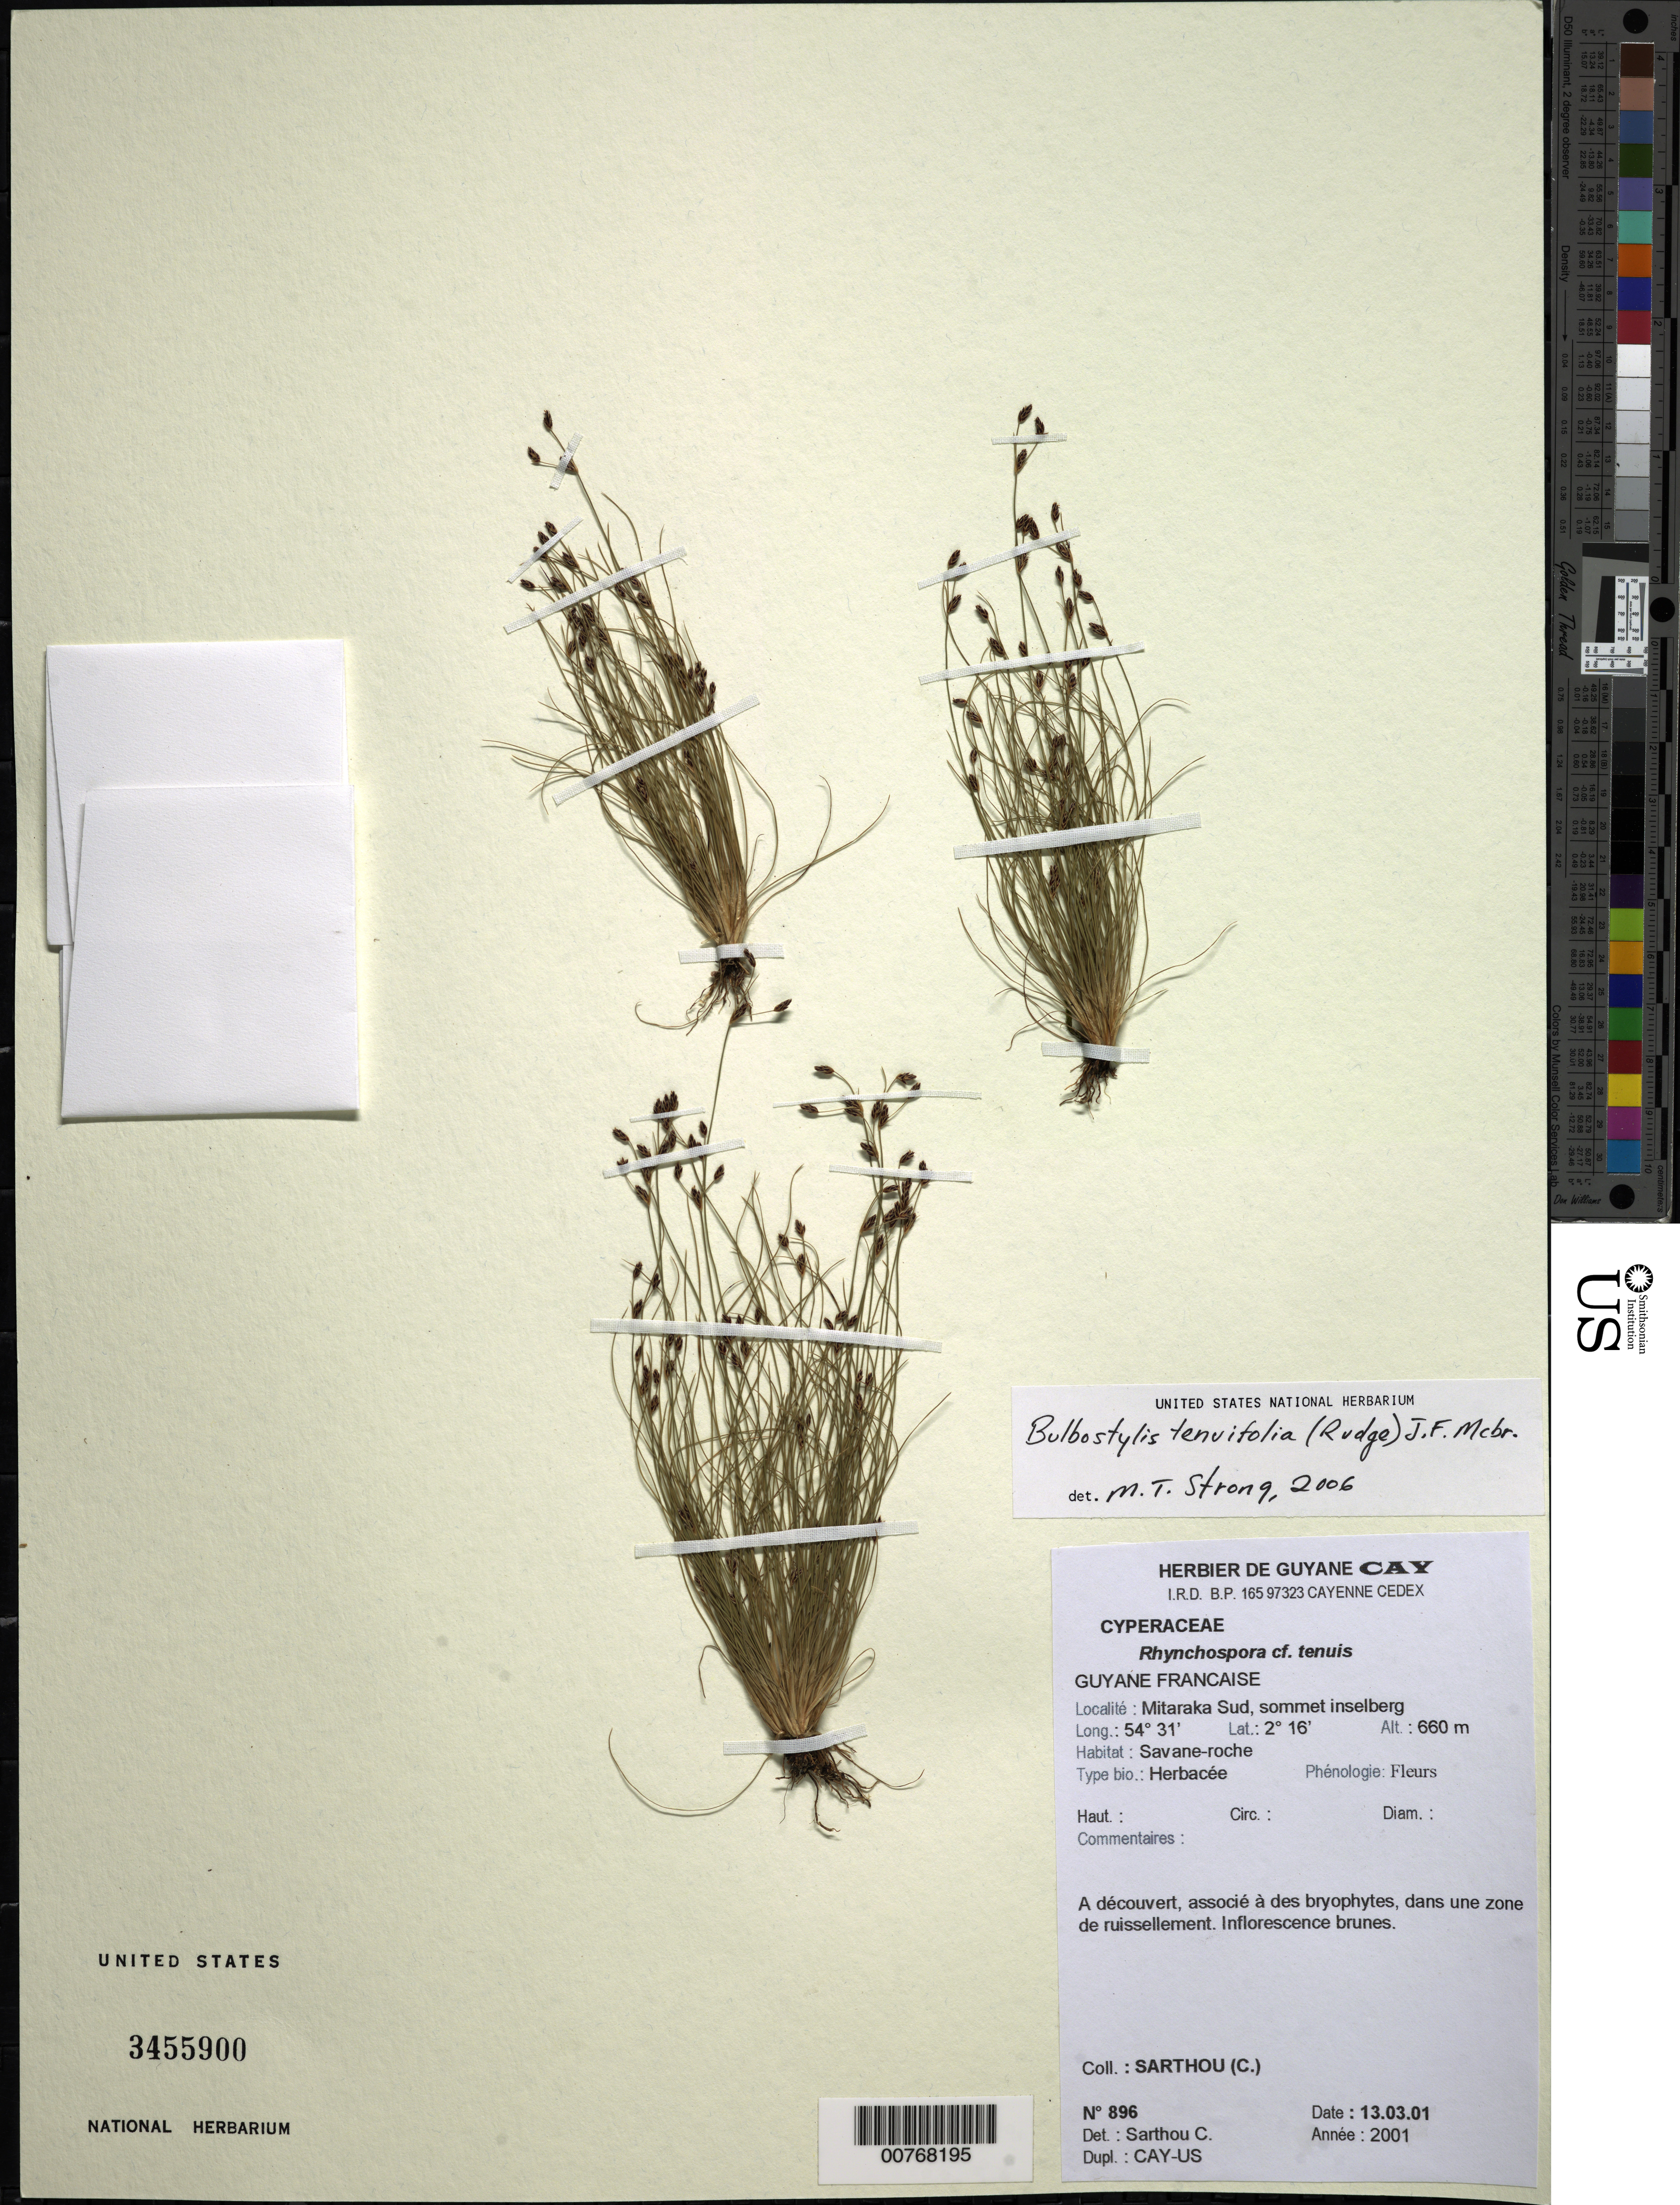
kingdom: Plantae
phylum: Tracheophyta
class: Liliopsida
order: Poales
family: Cyperaceae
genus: Bulbostylis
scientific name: Bulbostylis tenuifolia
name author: (Rudge) J.F. Macbr.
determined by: Strong, M. T., (US), Smithsonian Institution - National Museum of Natural History (UNITED STATES)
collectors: C. Sarthou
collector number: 896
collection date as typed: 13-Mar-01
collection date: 2001-03-13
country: French Guiana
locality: Mitaraka Sud, sommet inselberg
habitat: Savane-roche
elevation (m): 660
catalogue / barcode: US 3455900